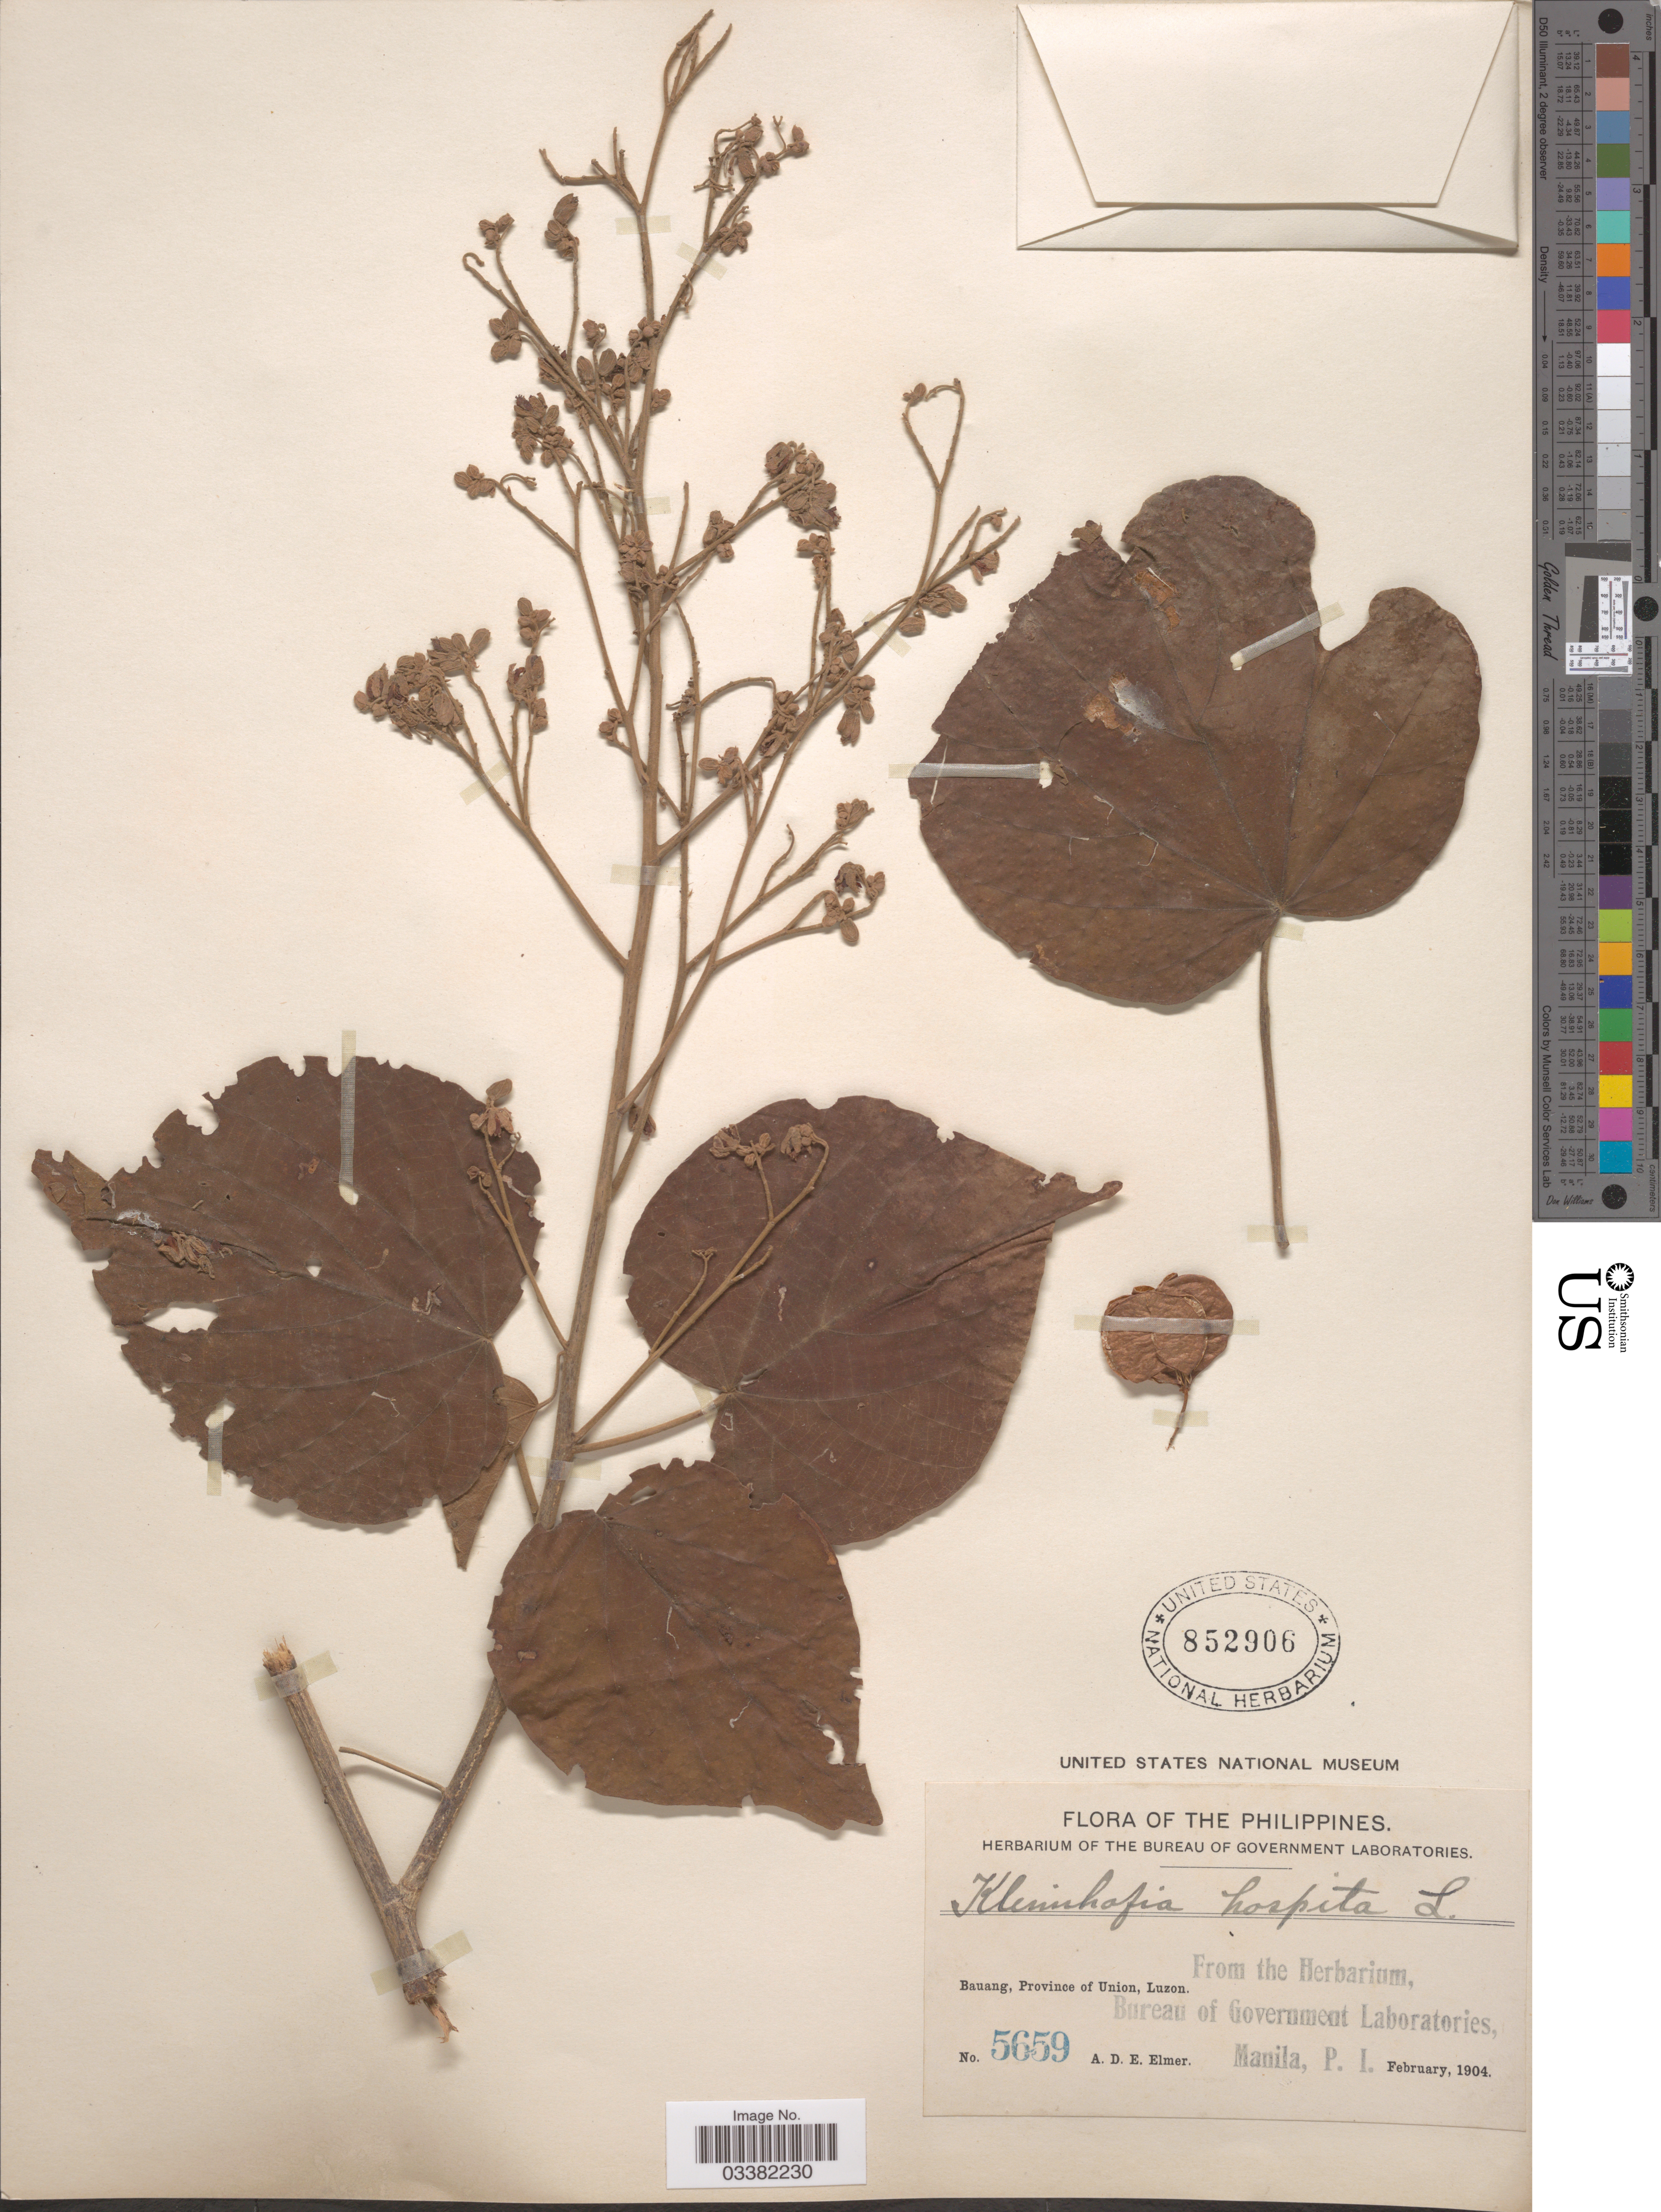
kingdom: Plantae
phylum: Tracheophyta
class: Magnoliopsida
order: Malvales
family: Malvaceae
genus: Kleinhovia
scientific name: Kleinhovia hospita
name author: L.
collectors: A. D. E. Elmer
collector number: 5659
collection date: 1904-02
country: Philippines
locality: Bauang, Province of Union, Luzon.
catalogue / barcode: US 852906